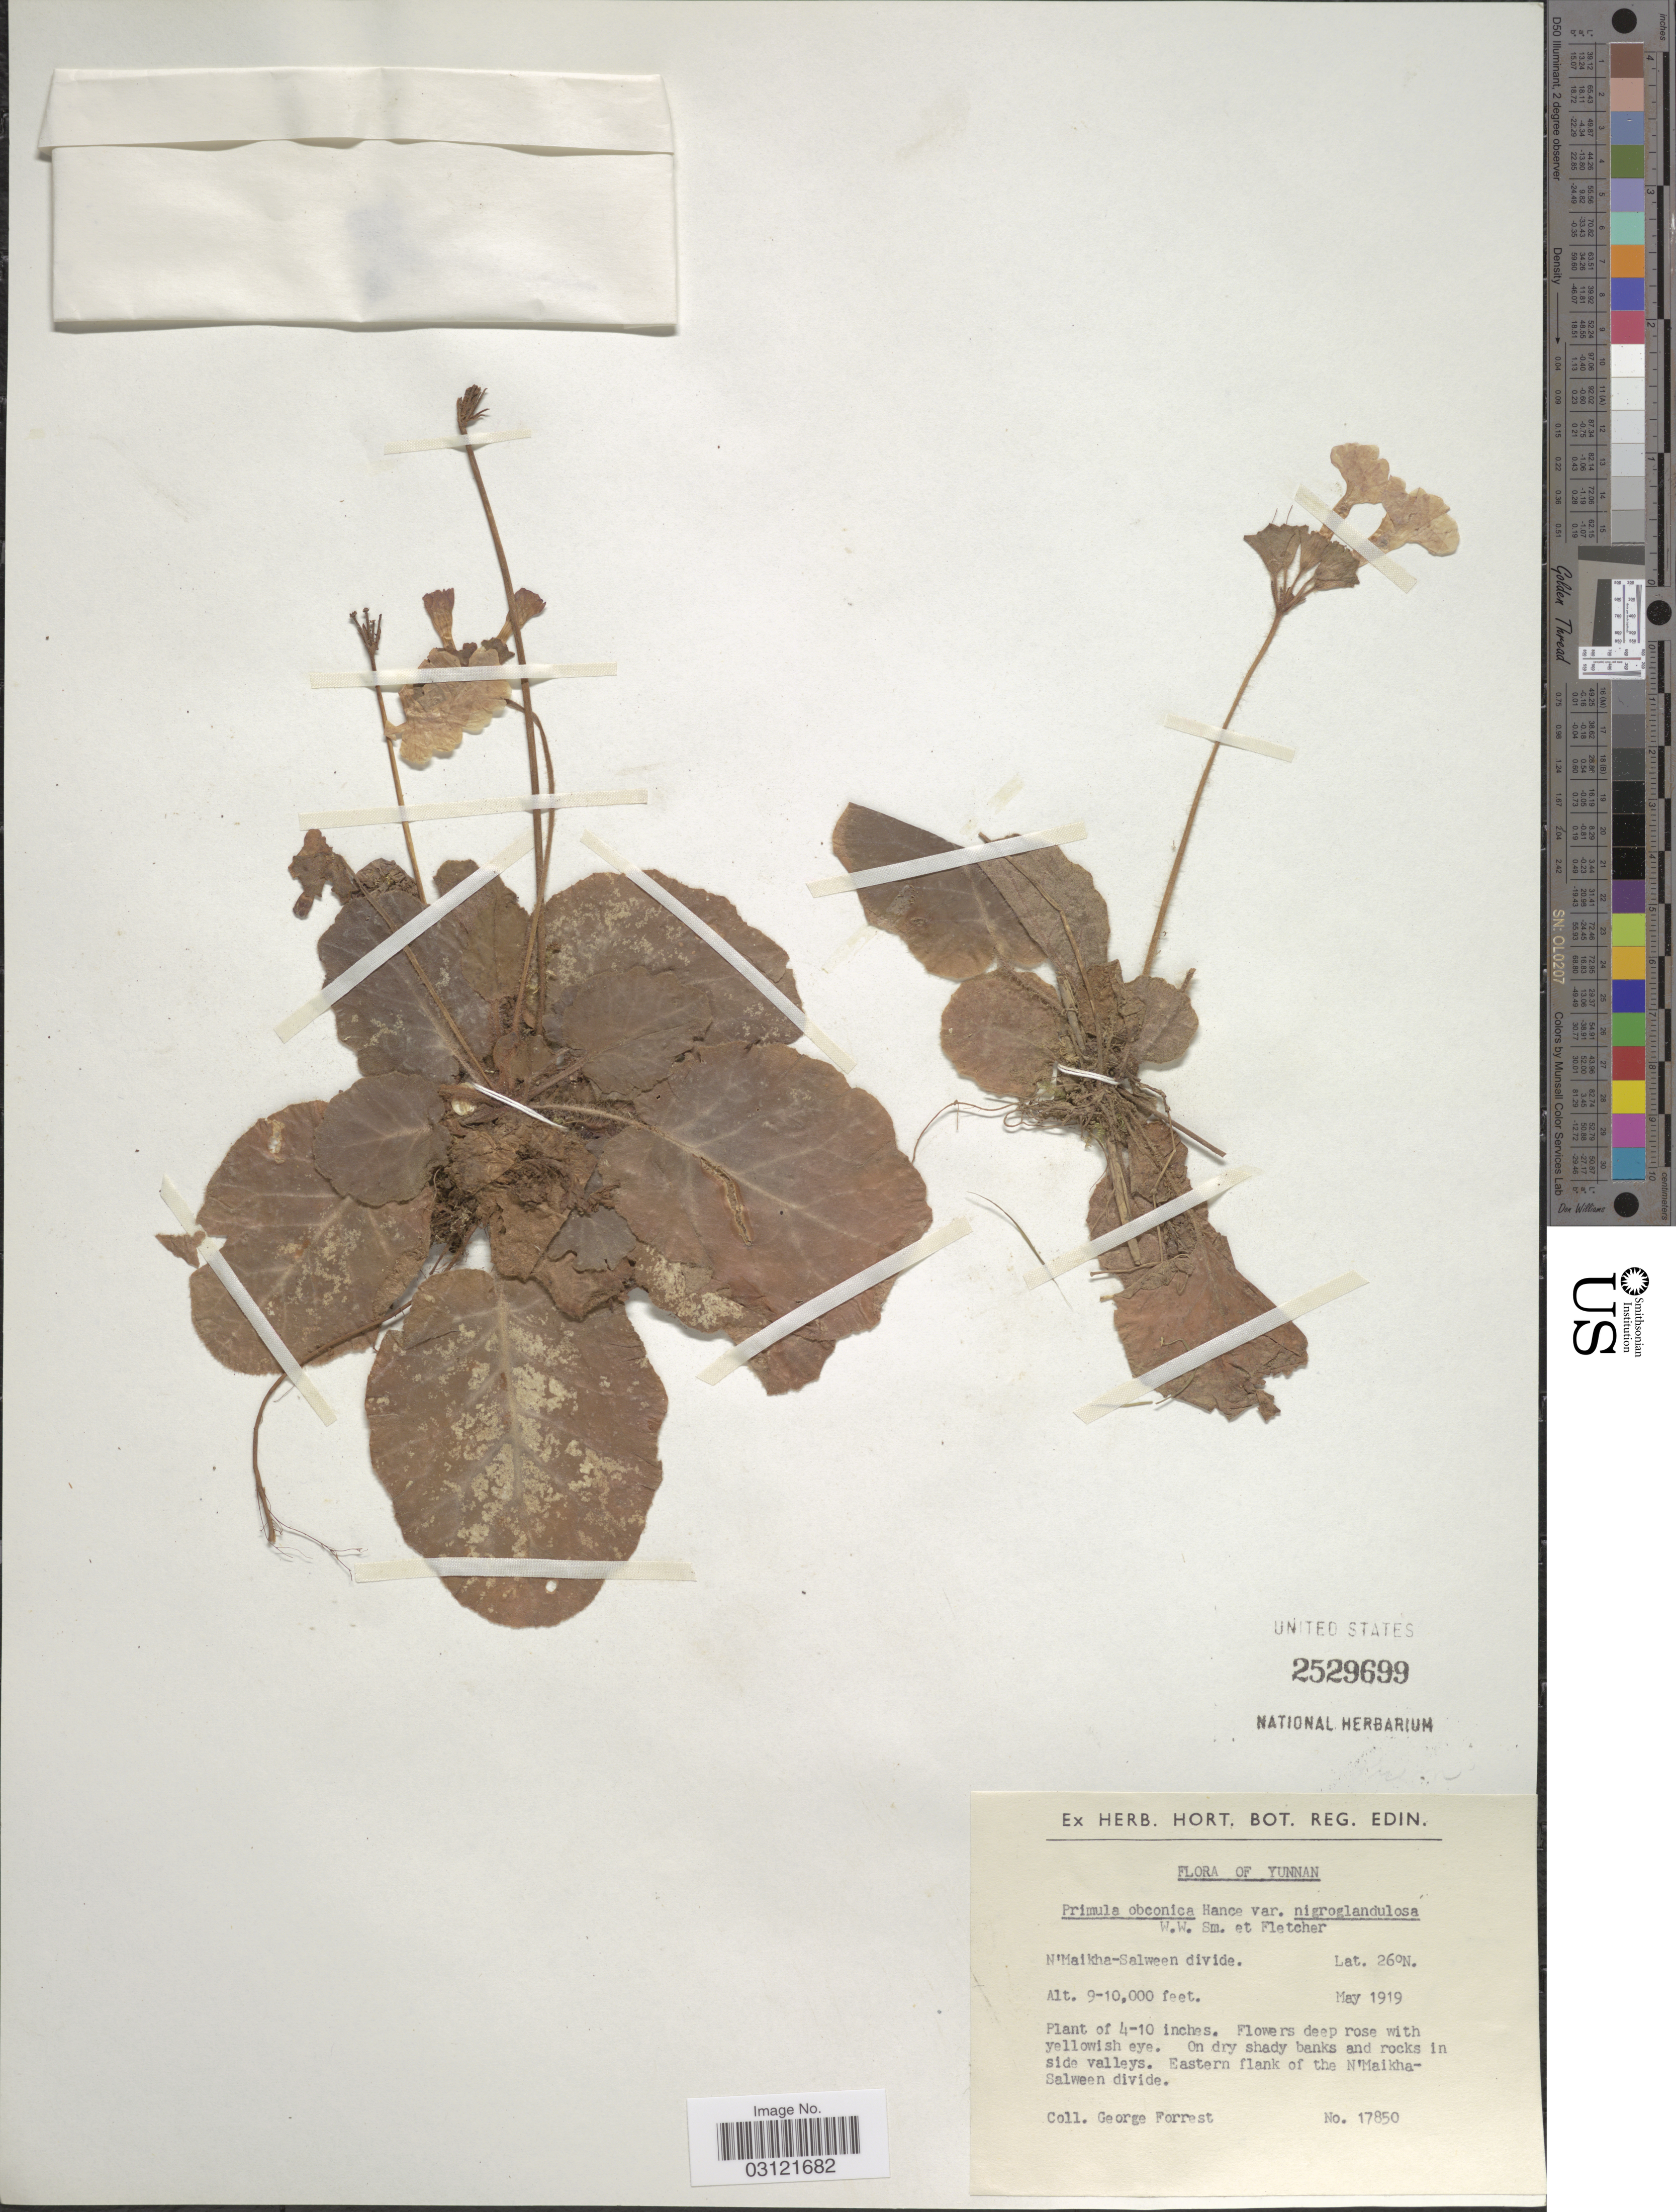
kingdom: Plantae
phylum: Tracheophyta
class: Magnoliopsida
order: Ericales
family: Primulaceae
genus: Primula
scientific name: Primula obconica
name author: Hance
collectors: G. Forrest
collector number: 17850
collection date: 1919-05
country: China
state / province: Yunnan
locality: N'Maikha-Salween divide. Eastern flank of the N'Maikha-Salween divide.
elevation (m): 2743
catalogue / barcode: US 2529699